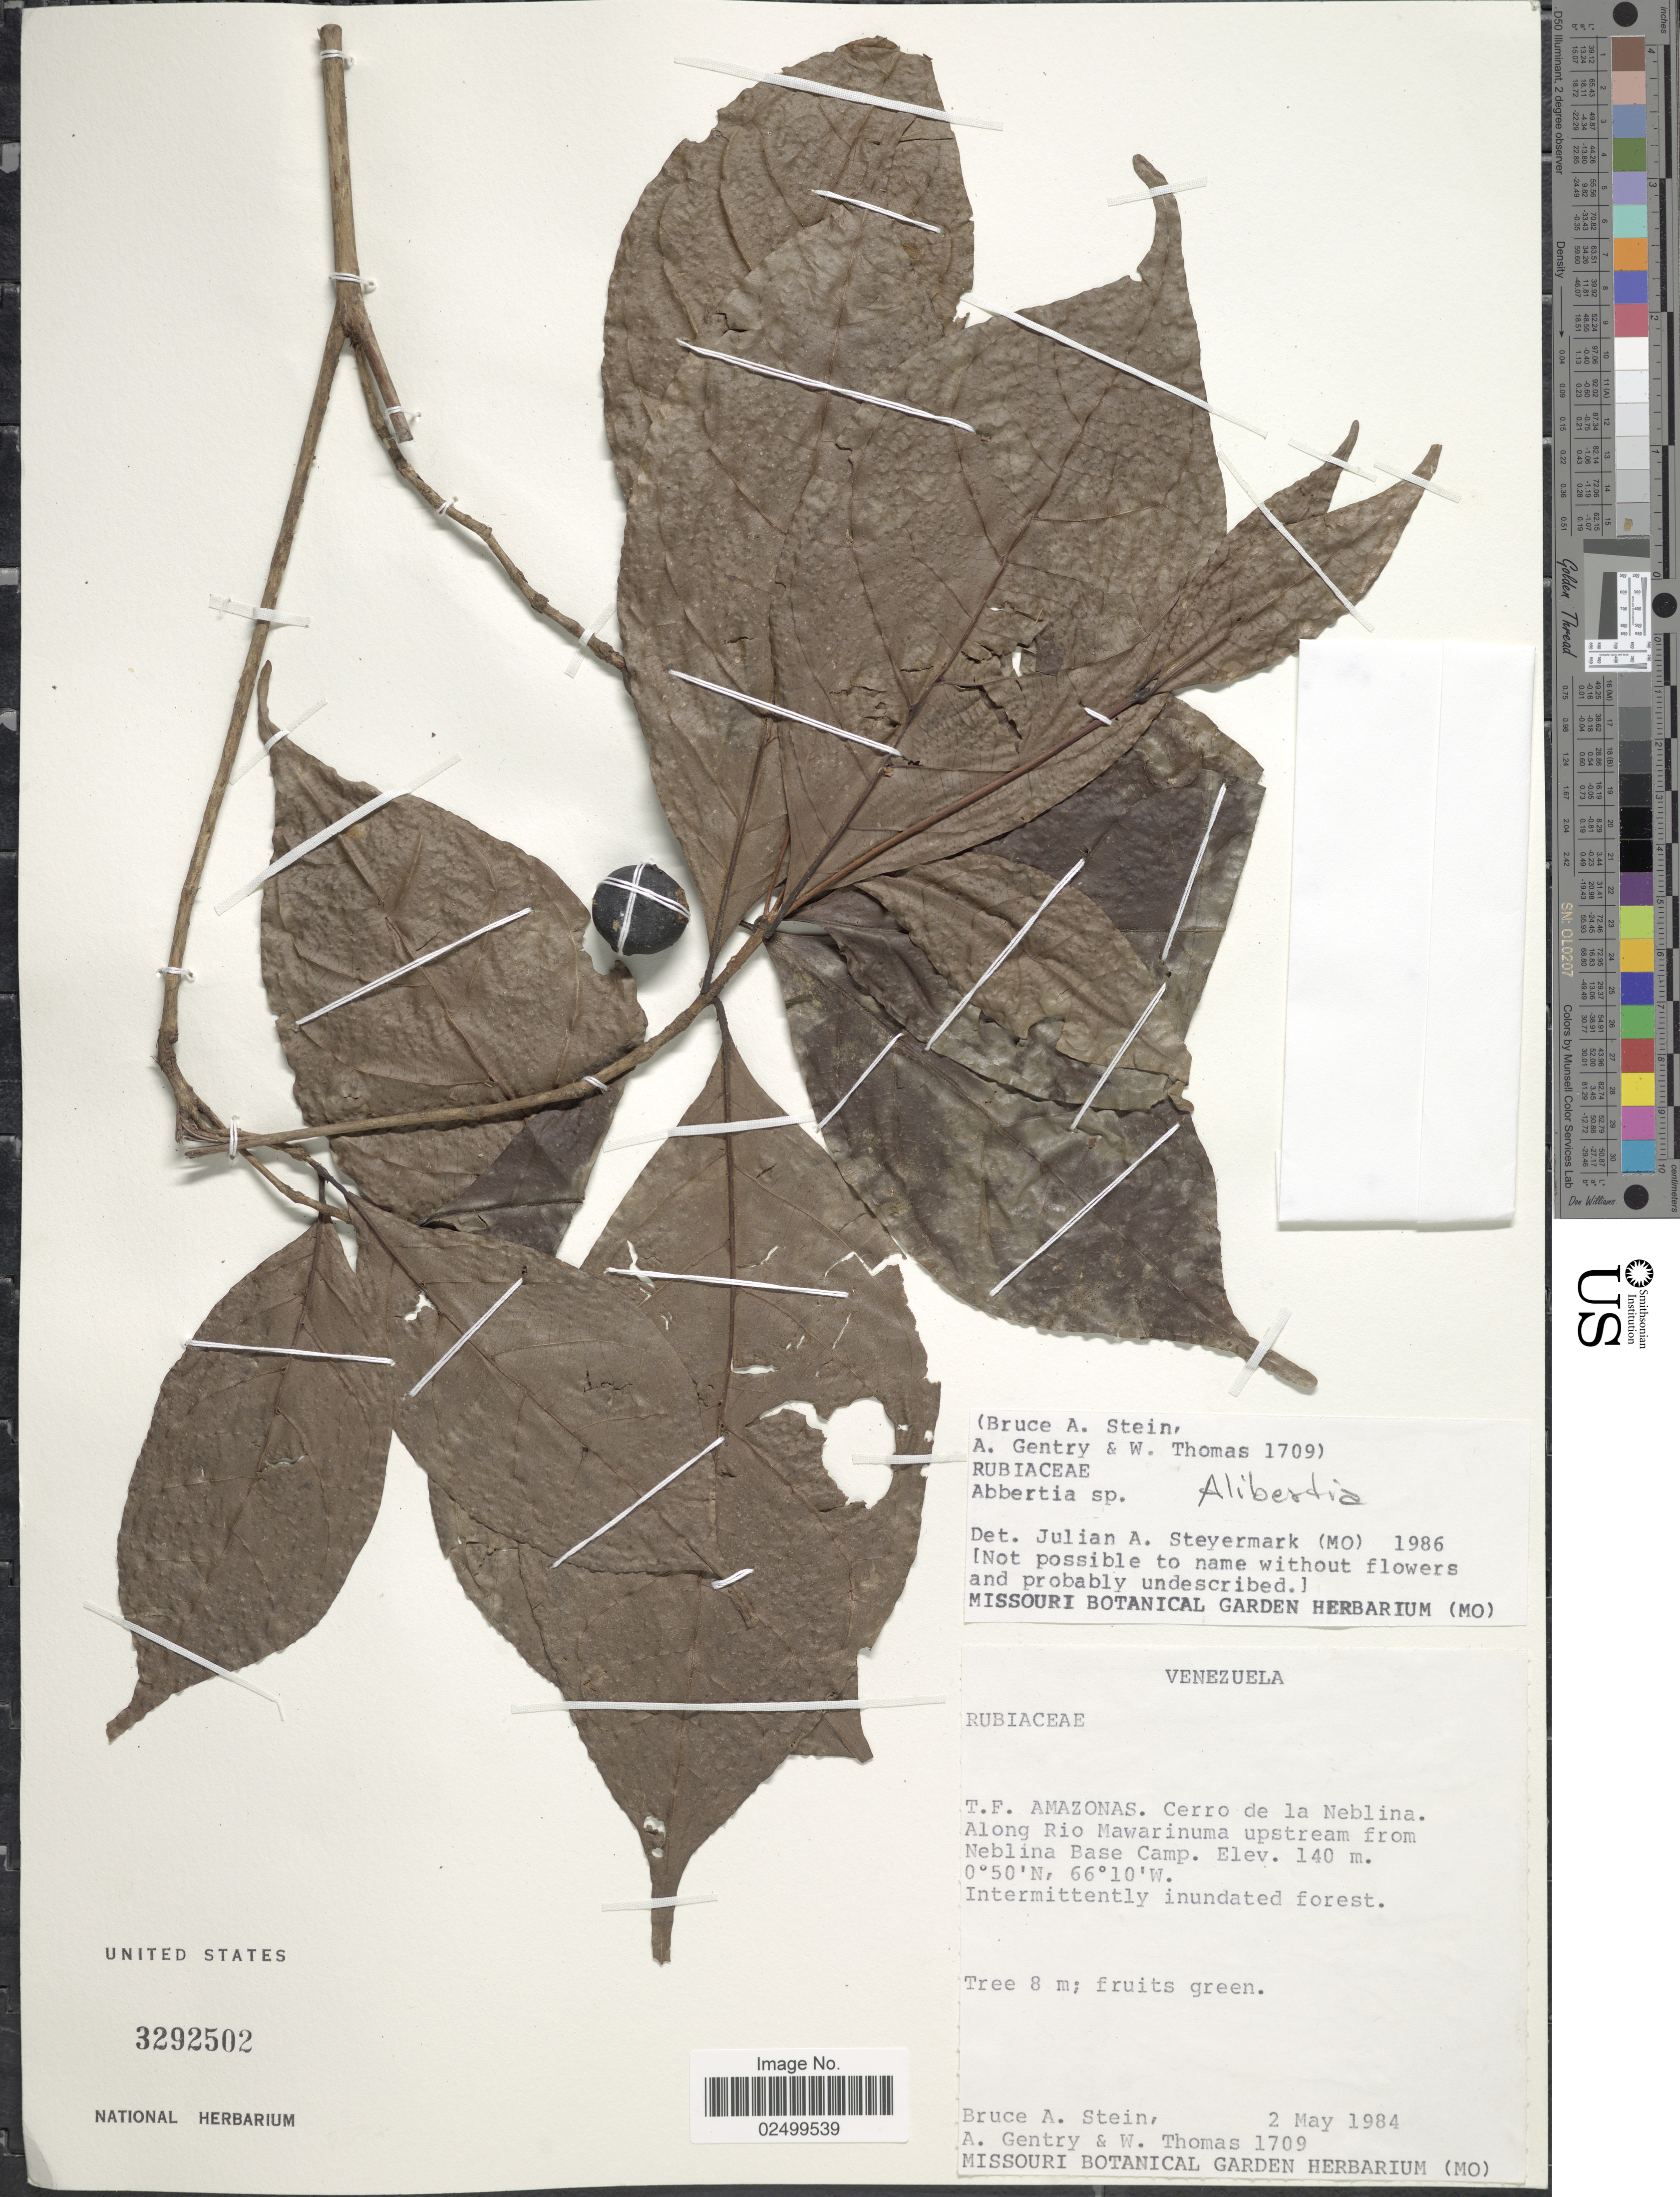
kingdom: Plantae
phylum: Tracheophyta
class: Magnoliopsida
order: Gentianales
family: Rubiaceae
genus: Alibertia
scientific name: Alibertia sp.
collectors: B. A. Stein, A. H. Gentry & W. Thomas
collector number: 1709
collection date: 1984-05-02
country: Venezuela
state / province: Amazonas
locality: T.F. Amazonas. Cerro de la Neblina. Along Rio Mawarinuma upstream from Neblina Base Camp. Intermittently inundates forest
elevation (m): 140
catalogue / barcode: US 3292502